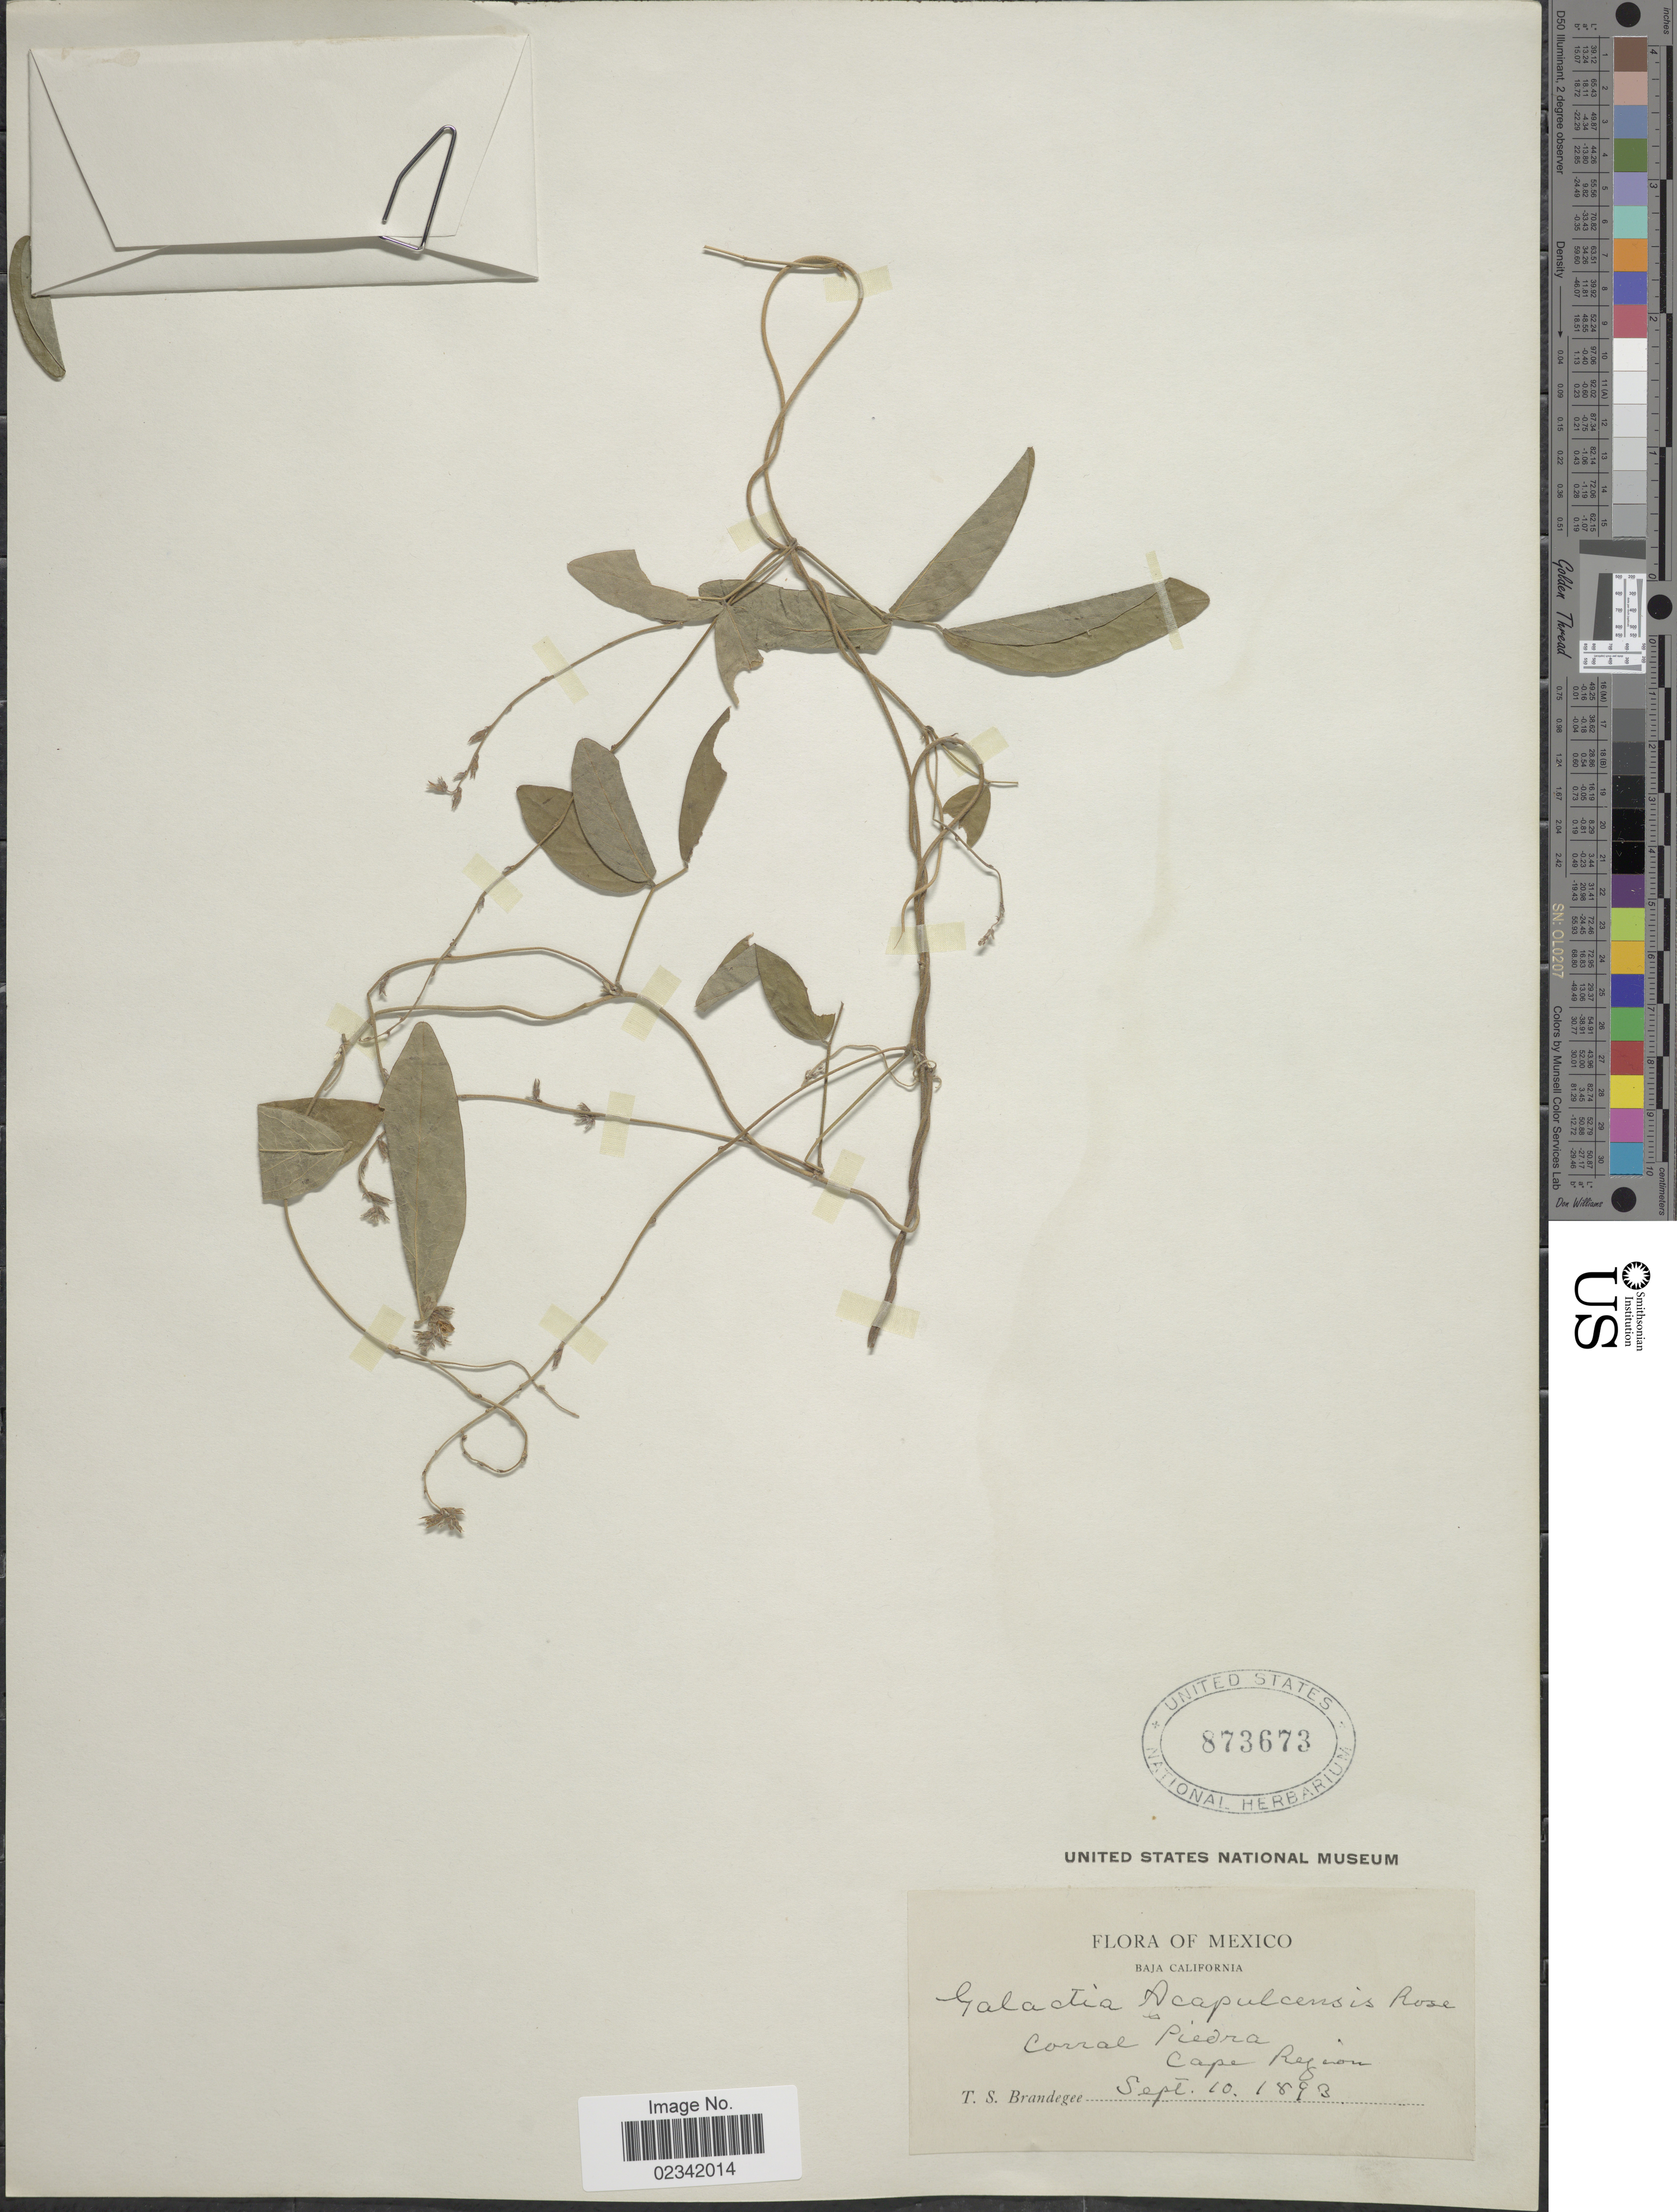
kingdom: Plantae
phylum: Tracheophyta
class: Magnoliopsida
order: Fabales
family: Fabaceae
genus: Galactia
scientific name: Galactia acapulcensis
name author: Rose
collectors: T. S. Brandegee (herbarium)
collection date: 1893-09-10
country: Mexico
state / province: Baja California Sur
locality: Baja California, Corral Piedra, Cape Region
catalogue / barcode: US 873673